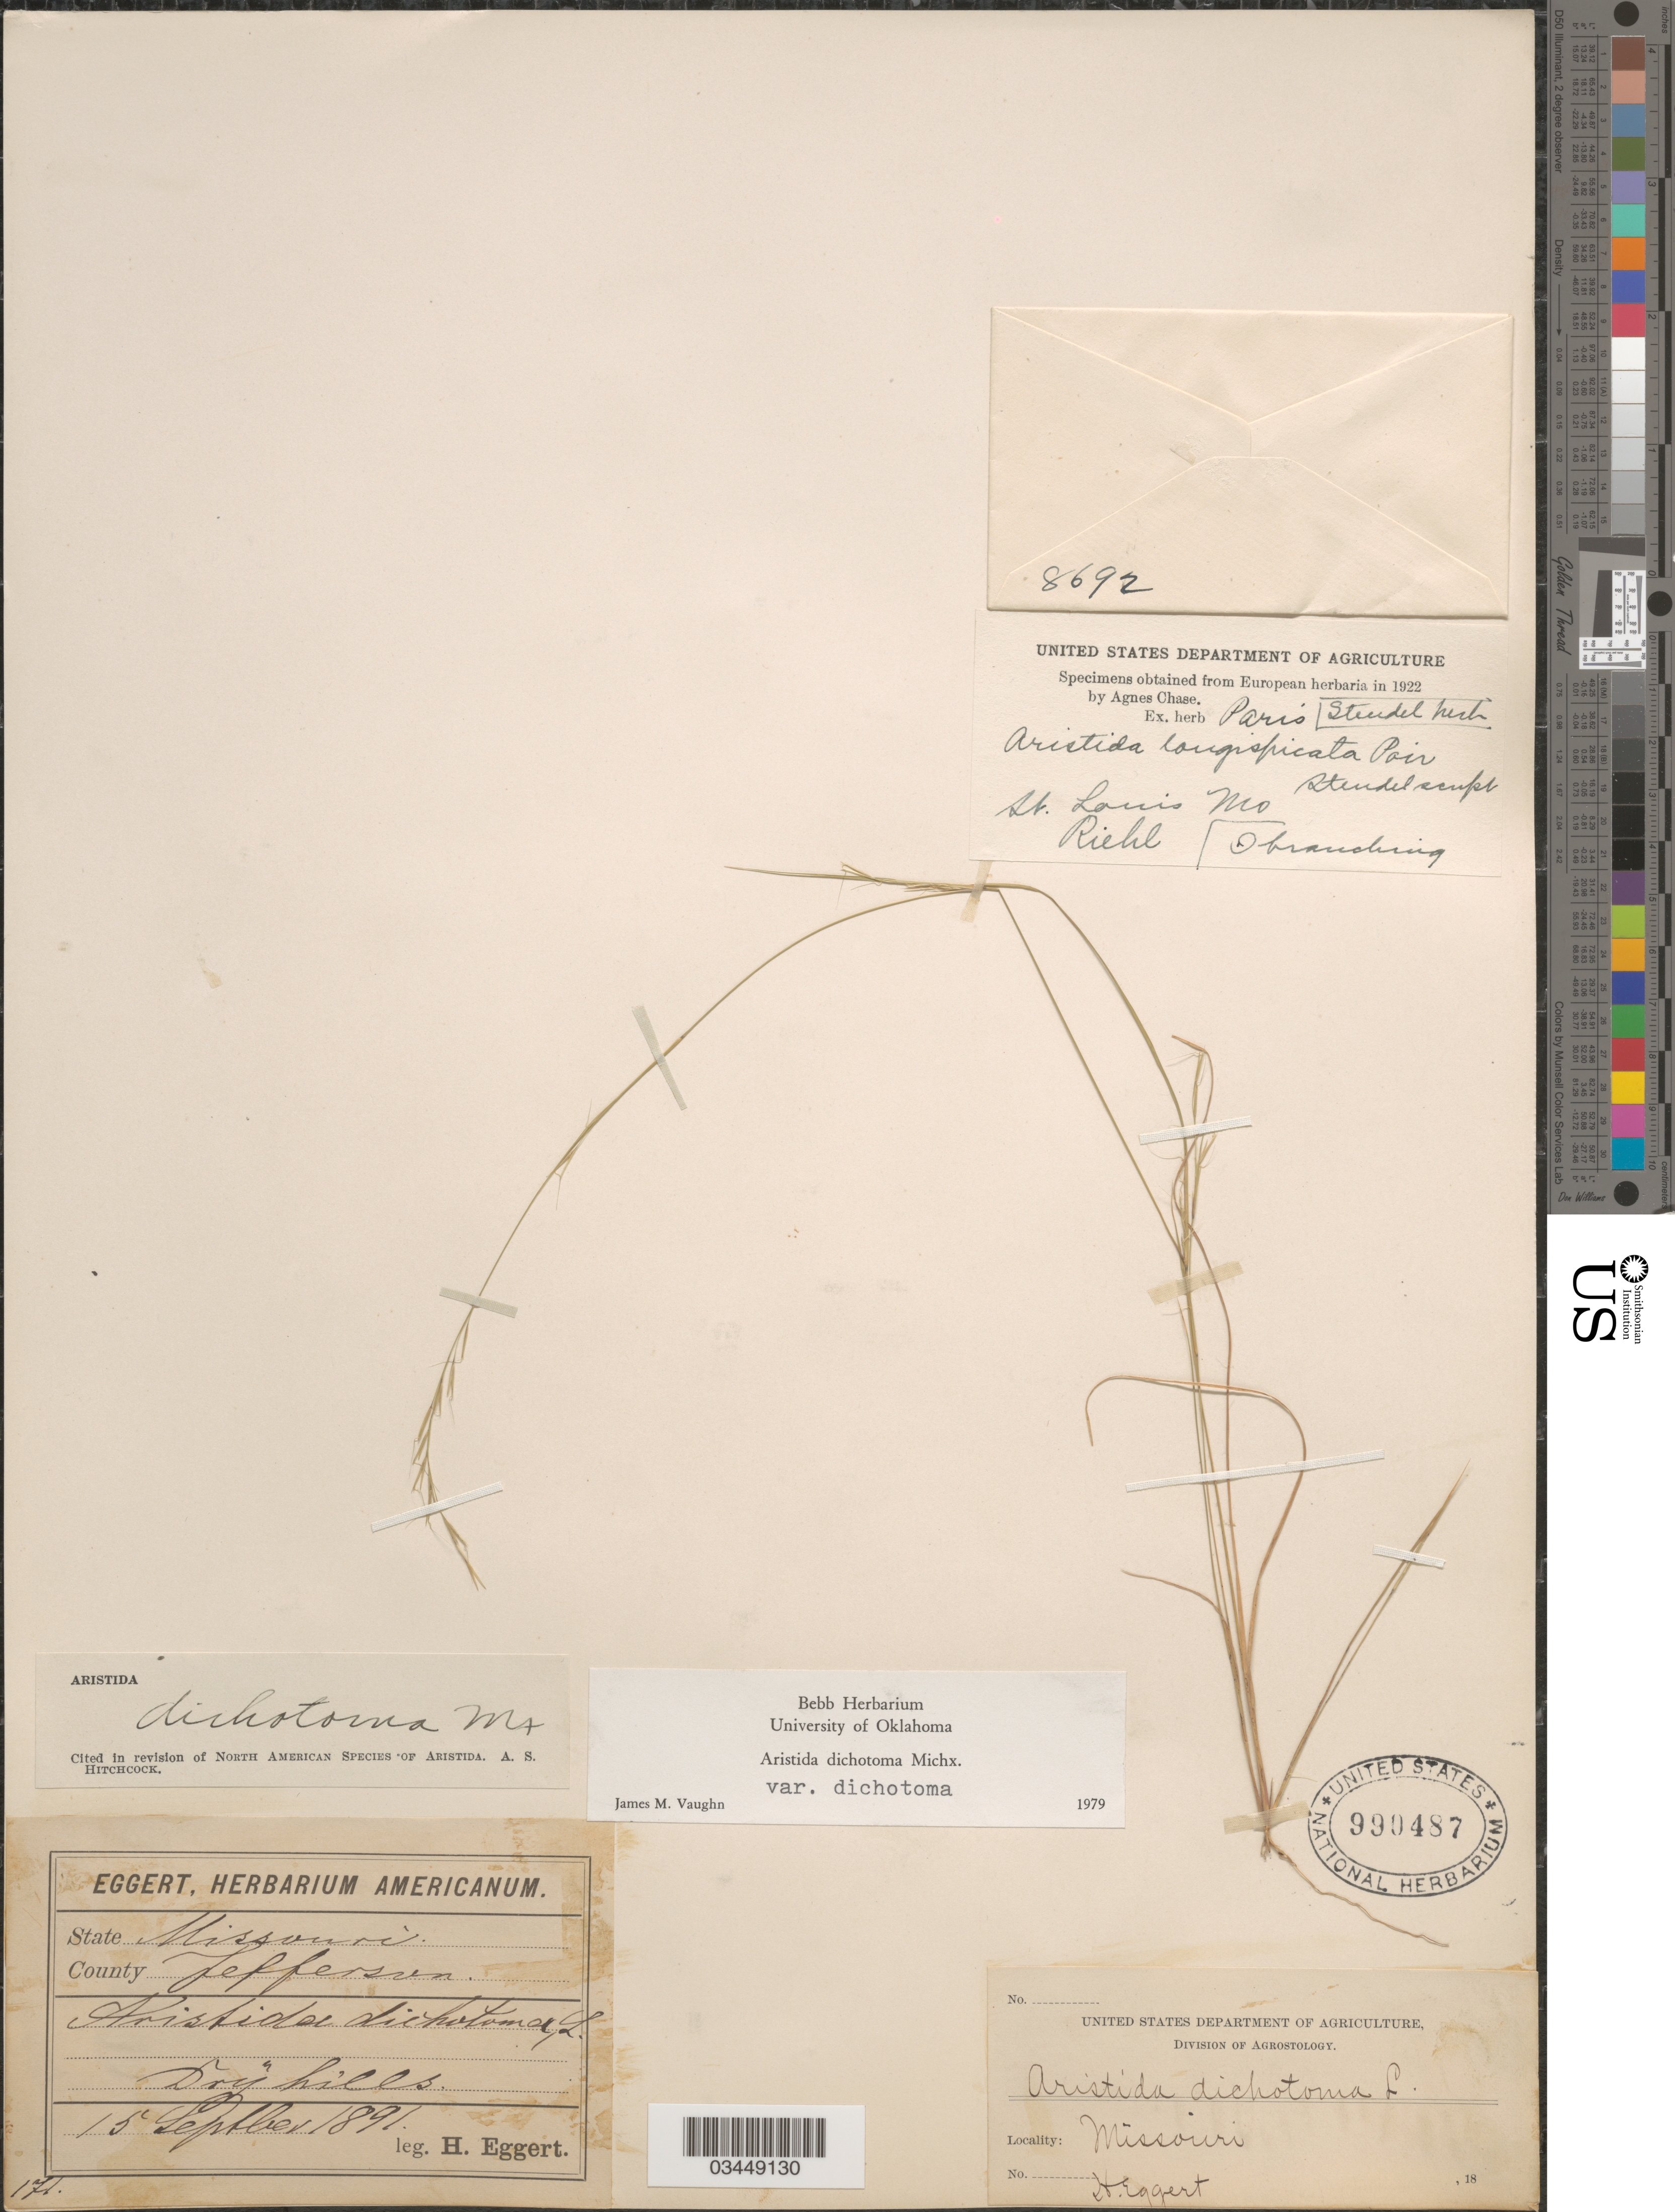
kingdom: Plantae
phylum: Tracheophyta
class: Liliopsida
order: Poales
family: Poaceae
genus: Aristida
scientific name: Aristida dichotoma var. dichotoma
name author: Michx.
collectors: H. Eggert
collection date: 1891-09-15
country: United States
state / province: Missouri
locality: County Jefferson. Dry hills.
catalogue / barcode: US 990487